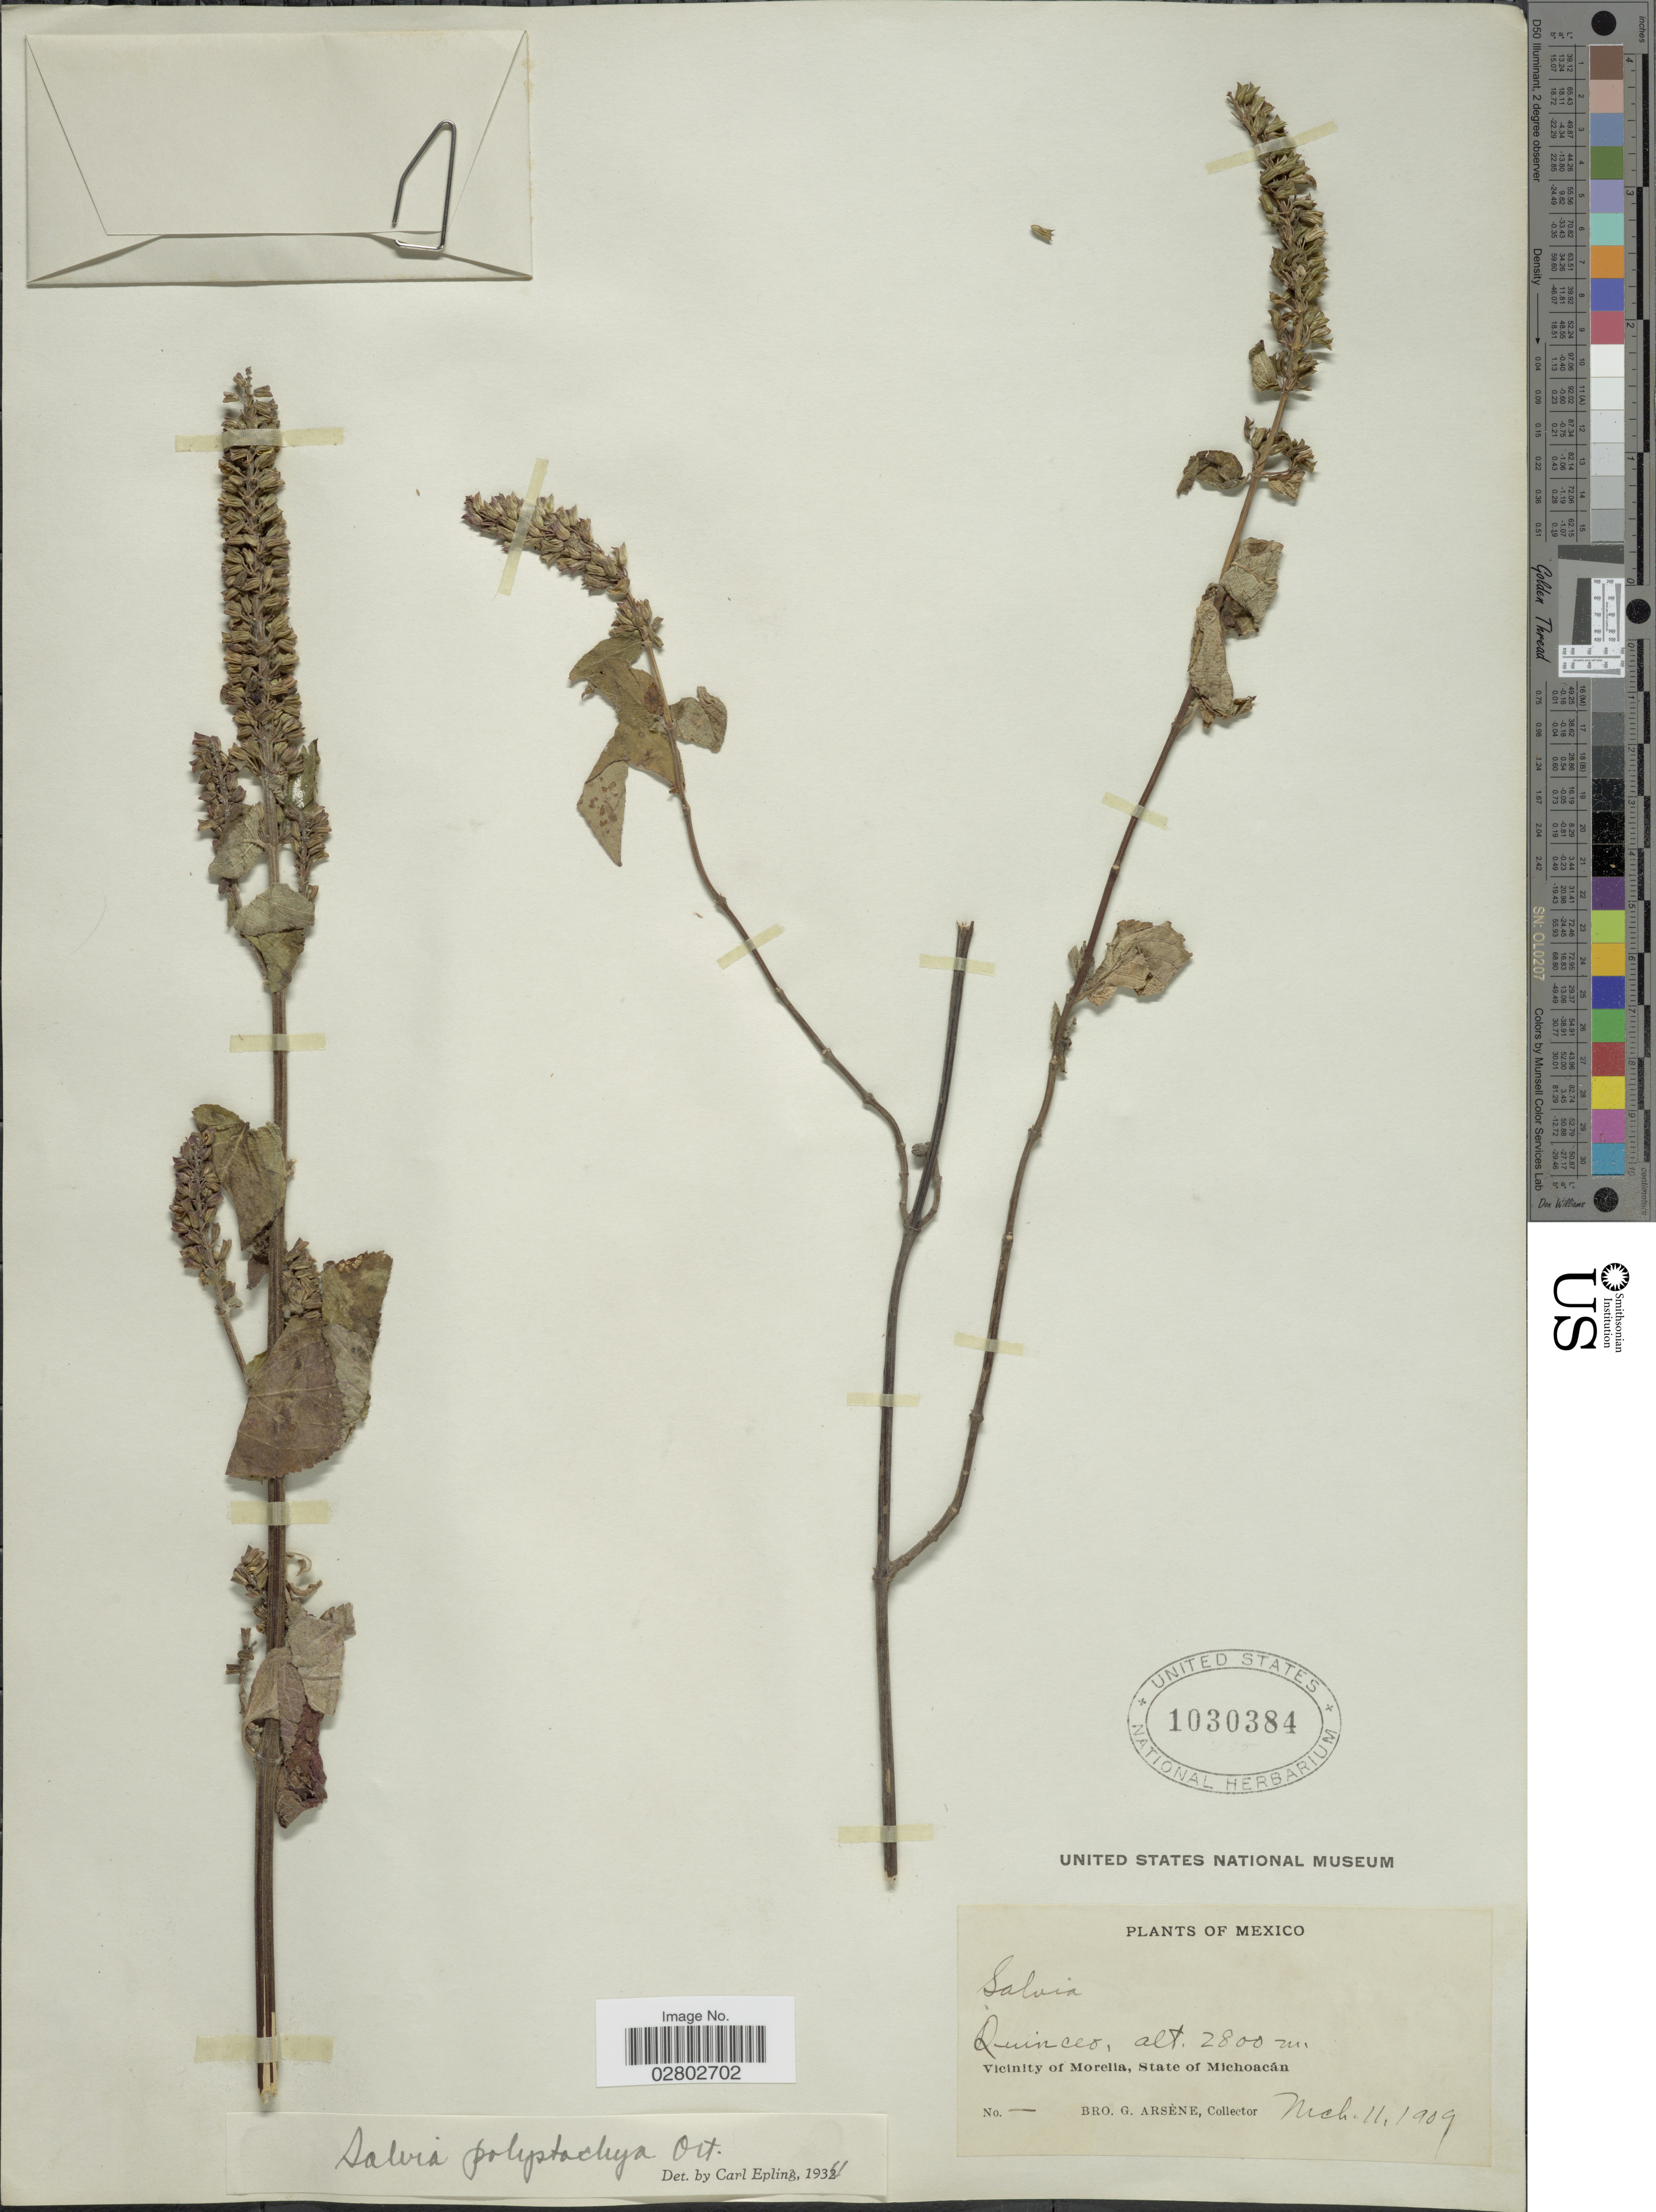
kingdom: Plantae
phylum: Tracheophyta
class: Magnoliopsida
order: Lamiales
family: Lamiaceae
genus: Salvia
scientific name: Salvia polystachya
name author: Cav.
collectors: Bro. G. Arsène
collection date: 1909-03-11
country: Mexico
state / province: Michoacán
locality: Quinceo. Vicinity of Morelia.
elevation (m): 2800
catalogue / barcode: US 1030384